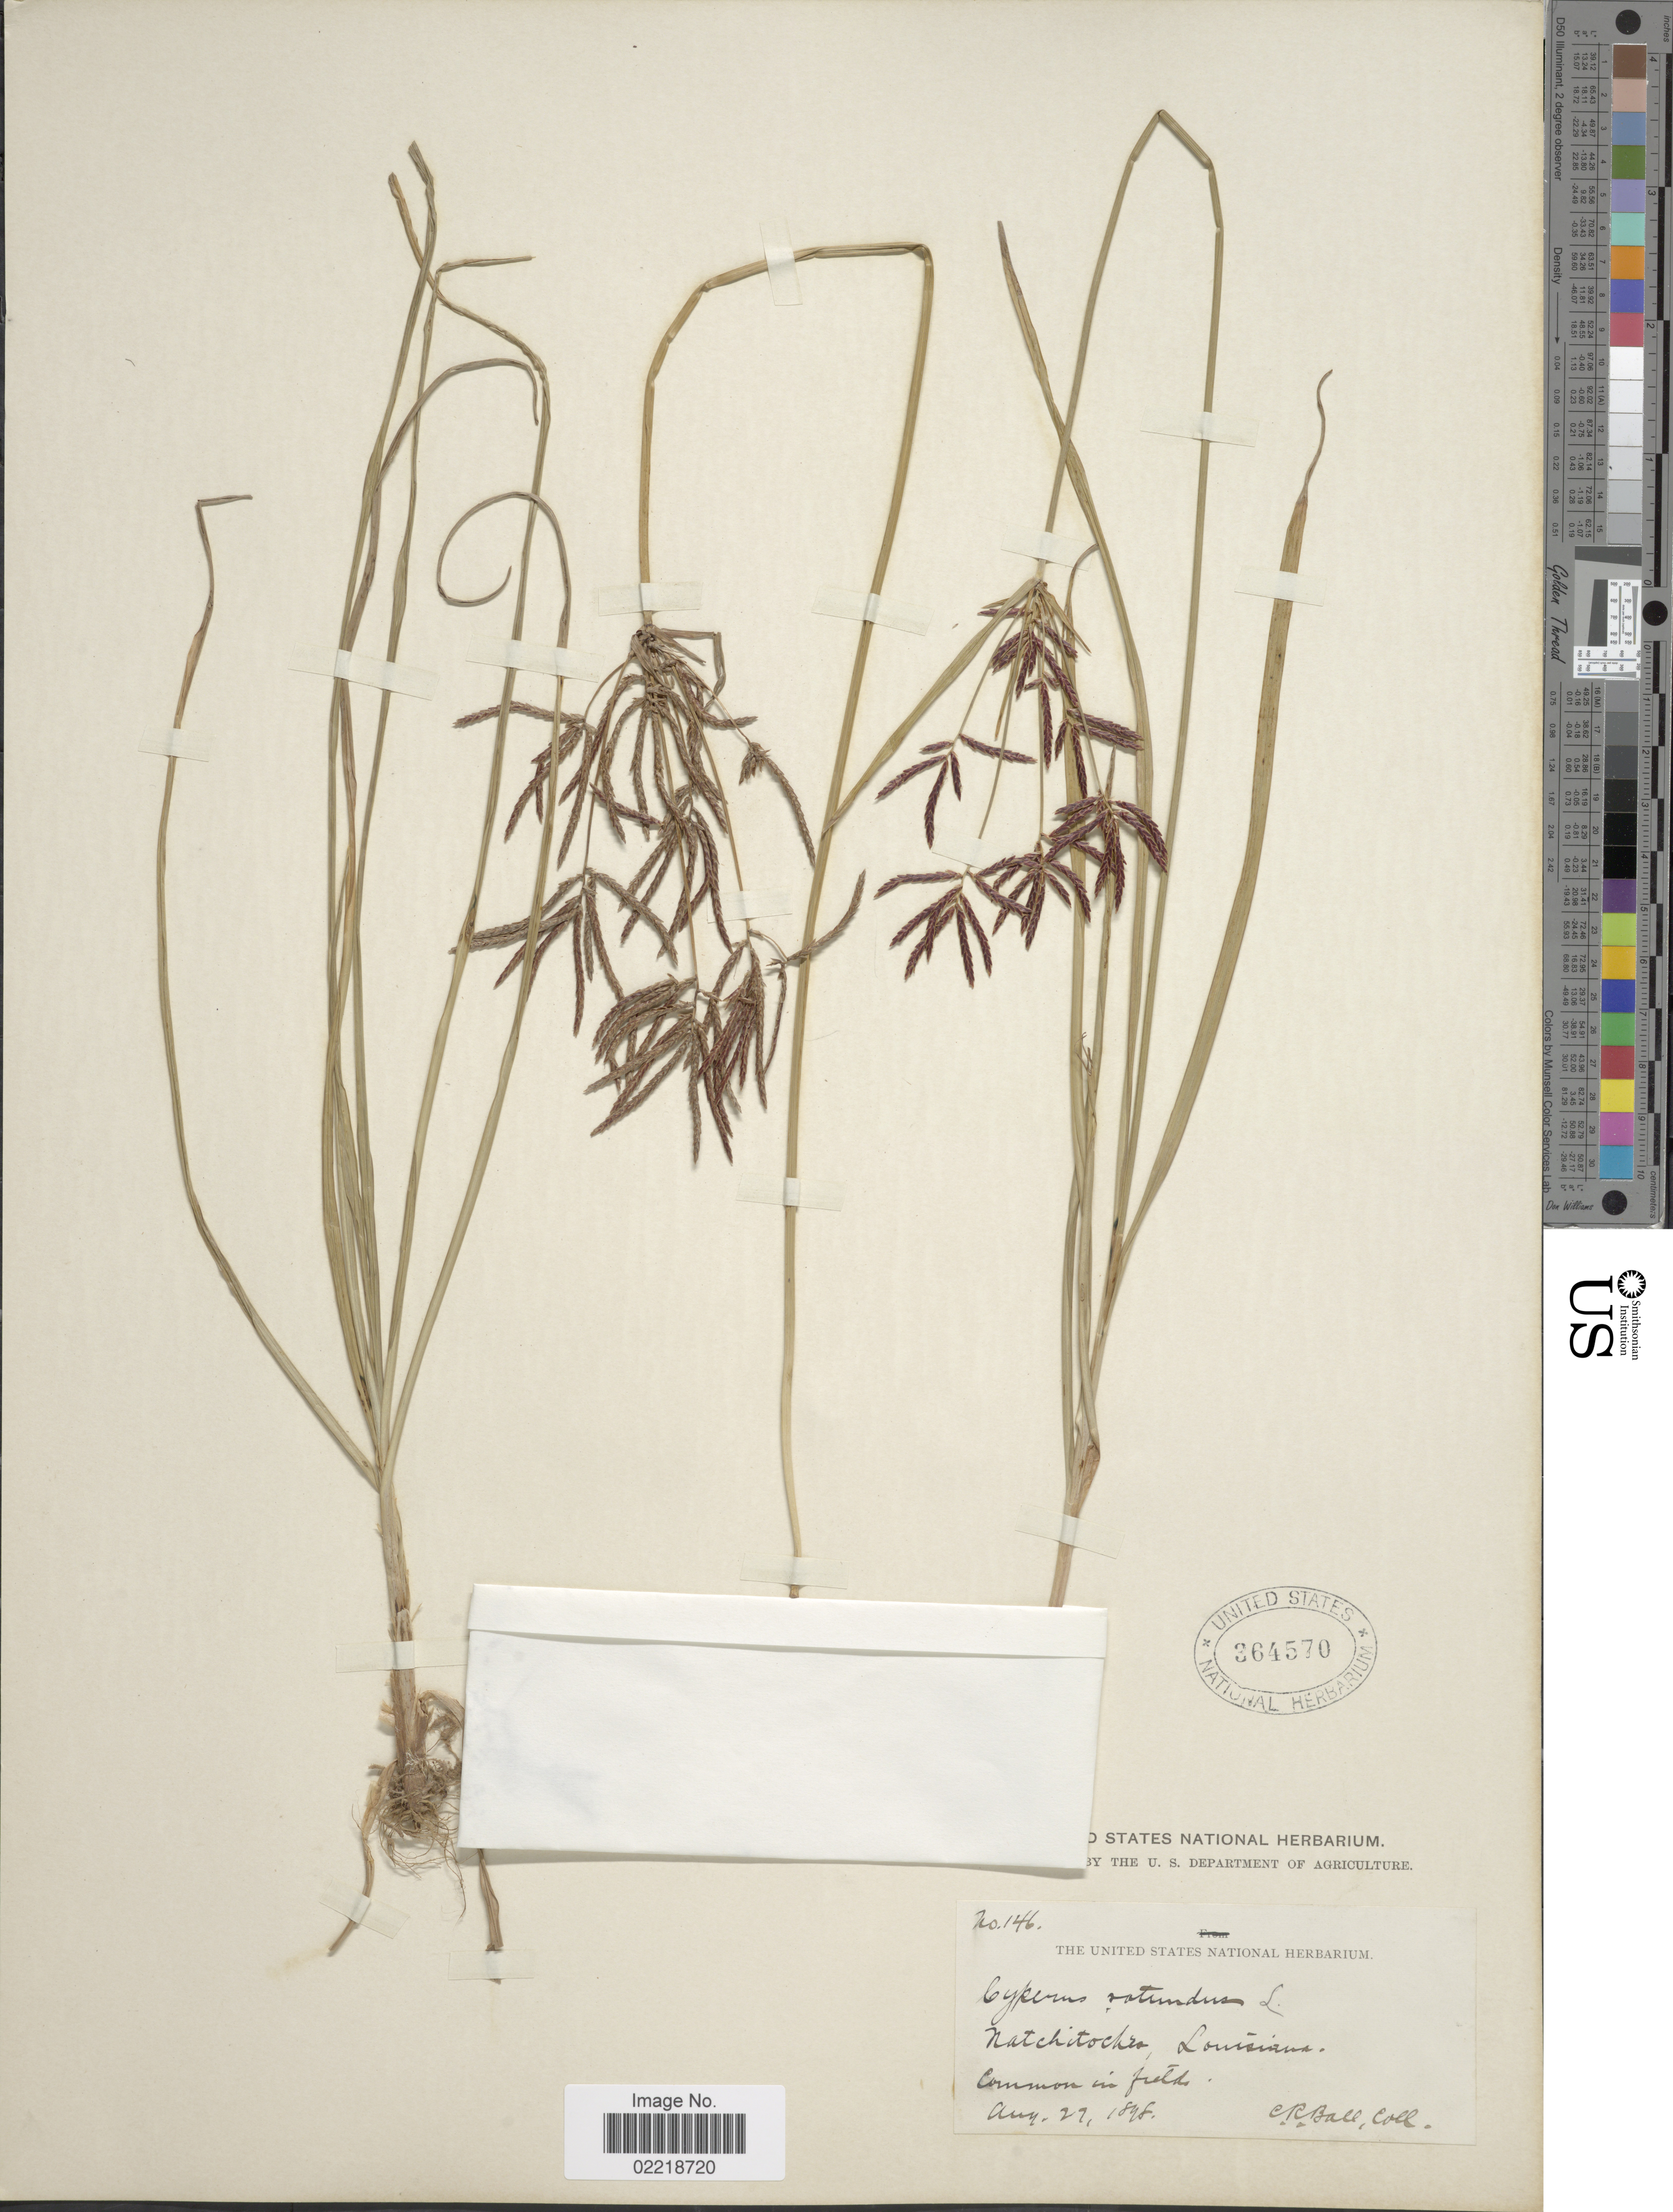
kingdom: Plantae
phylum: Tracheophyta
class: Liliopsida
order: Poales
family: Cyperaceae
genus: Cyperus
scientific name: Cyperus rotundus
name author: L.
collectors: C. R. Ball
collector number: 146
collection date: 1898-08-27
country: United States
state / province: Louisiana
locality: Natchitoches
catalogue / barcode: US 364570